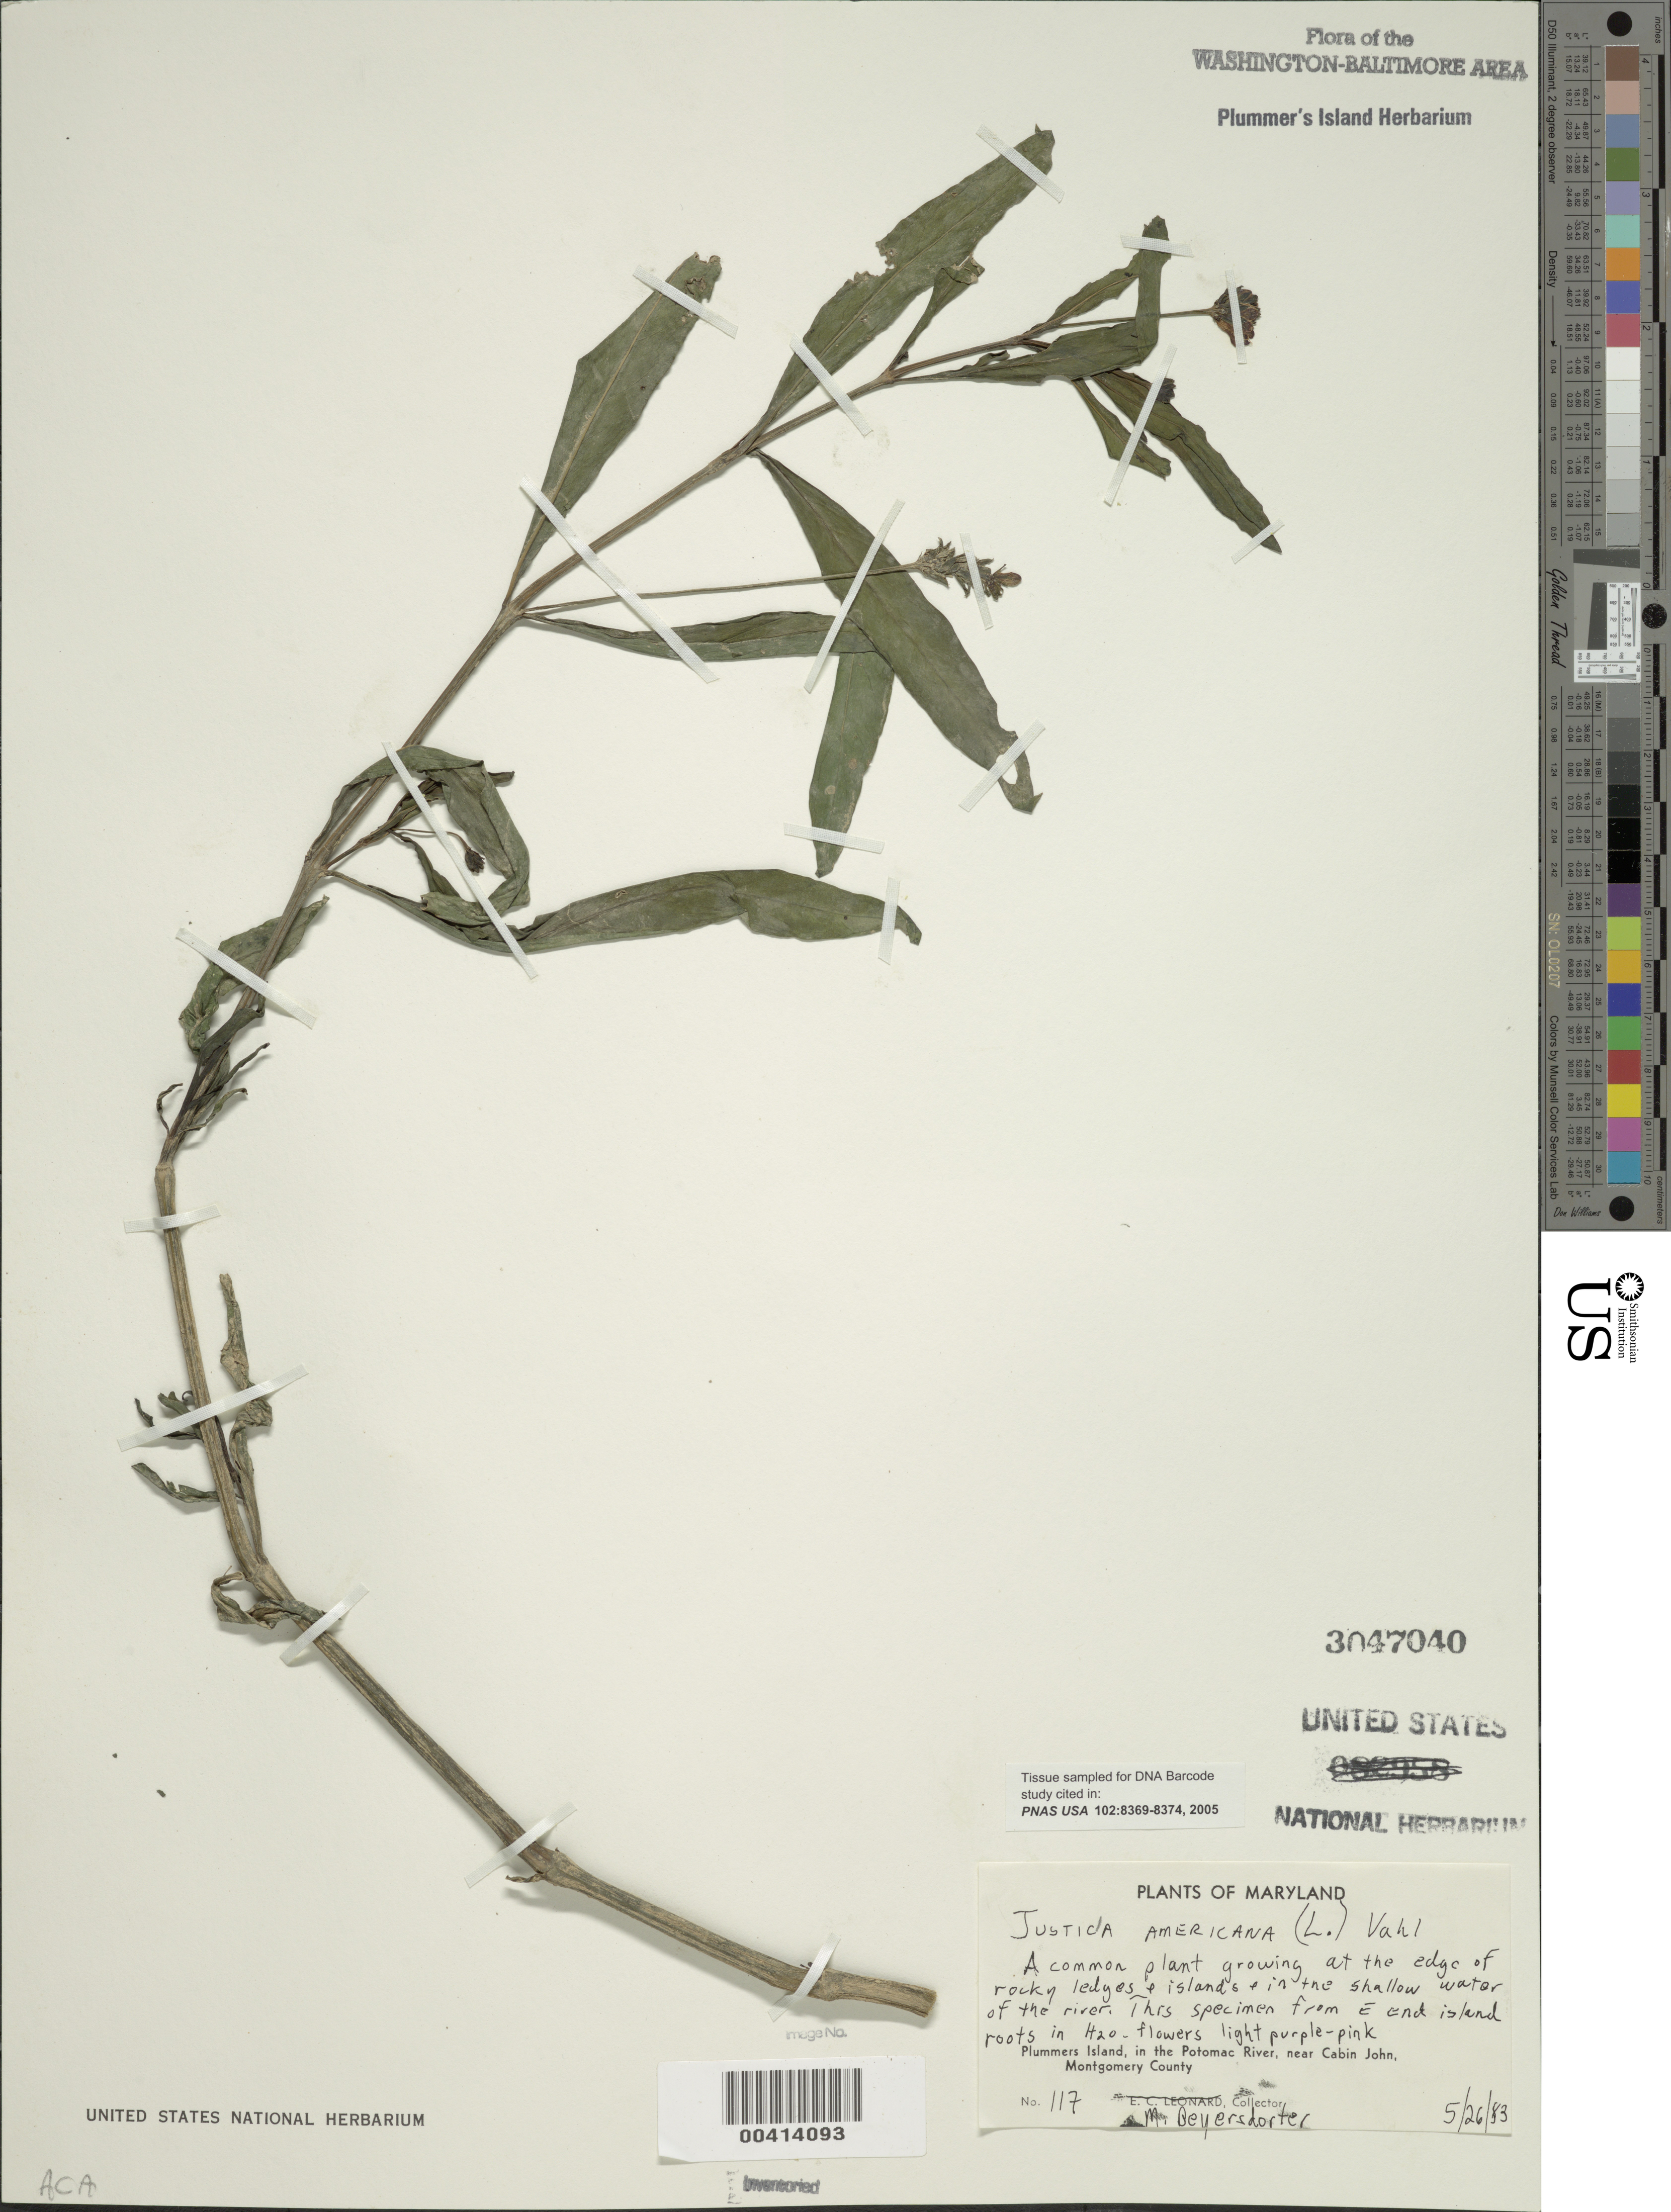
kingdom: Plantae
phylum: Tracheophyta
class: Magnoliopsida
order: Lamiales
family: Acanthaceae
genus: Justicia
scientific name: Justicia americana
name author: (L.) Vahl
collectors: M. Beyersdorfer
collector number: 117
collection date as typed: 26 May 1983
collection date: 1983-05-26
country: United States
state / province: Maryland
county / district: Montgomery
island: Plummers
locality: Plummer's Island; E. end of Island C. & O. Canal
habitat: Roots in water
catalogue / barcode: US 3047040